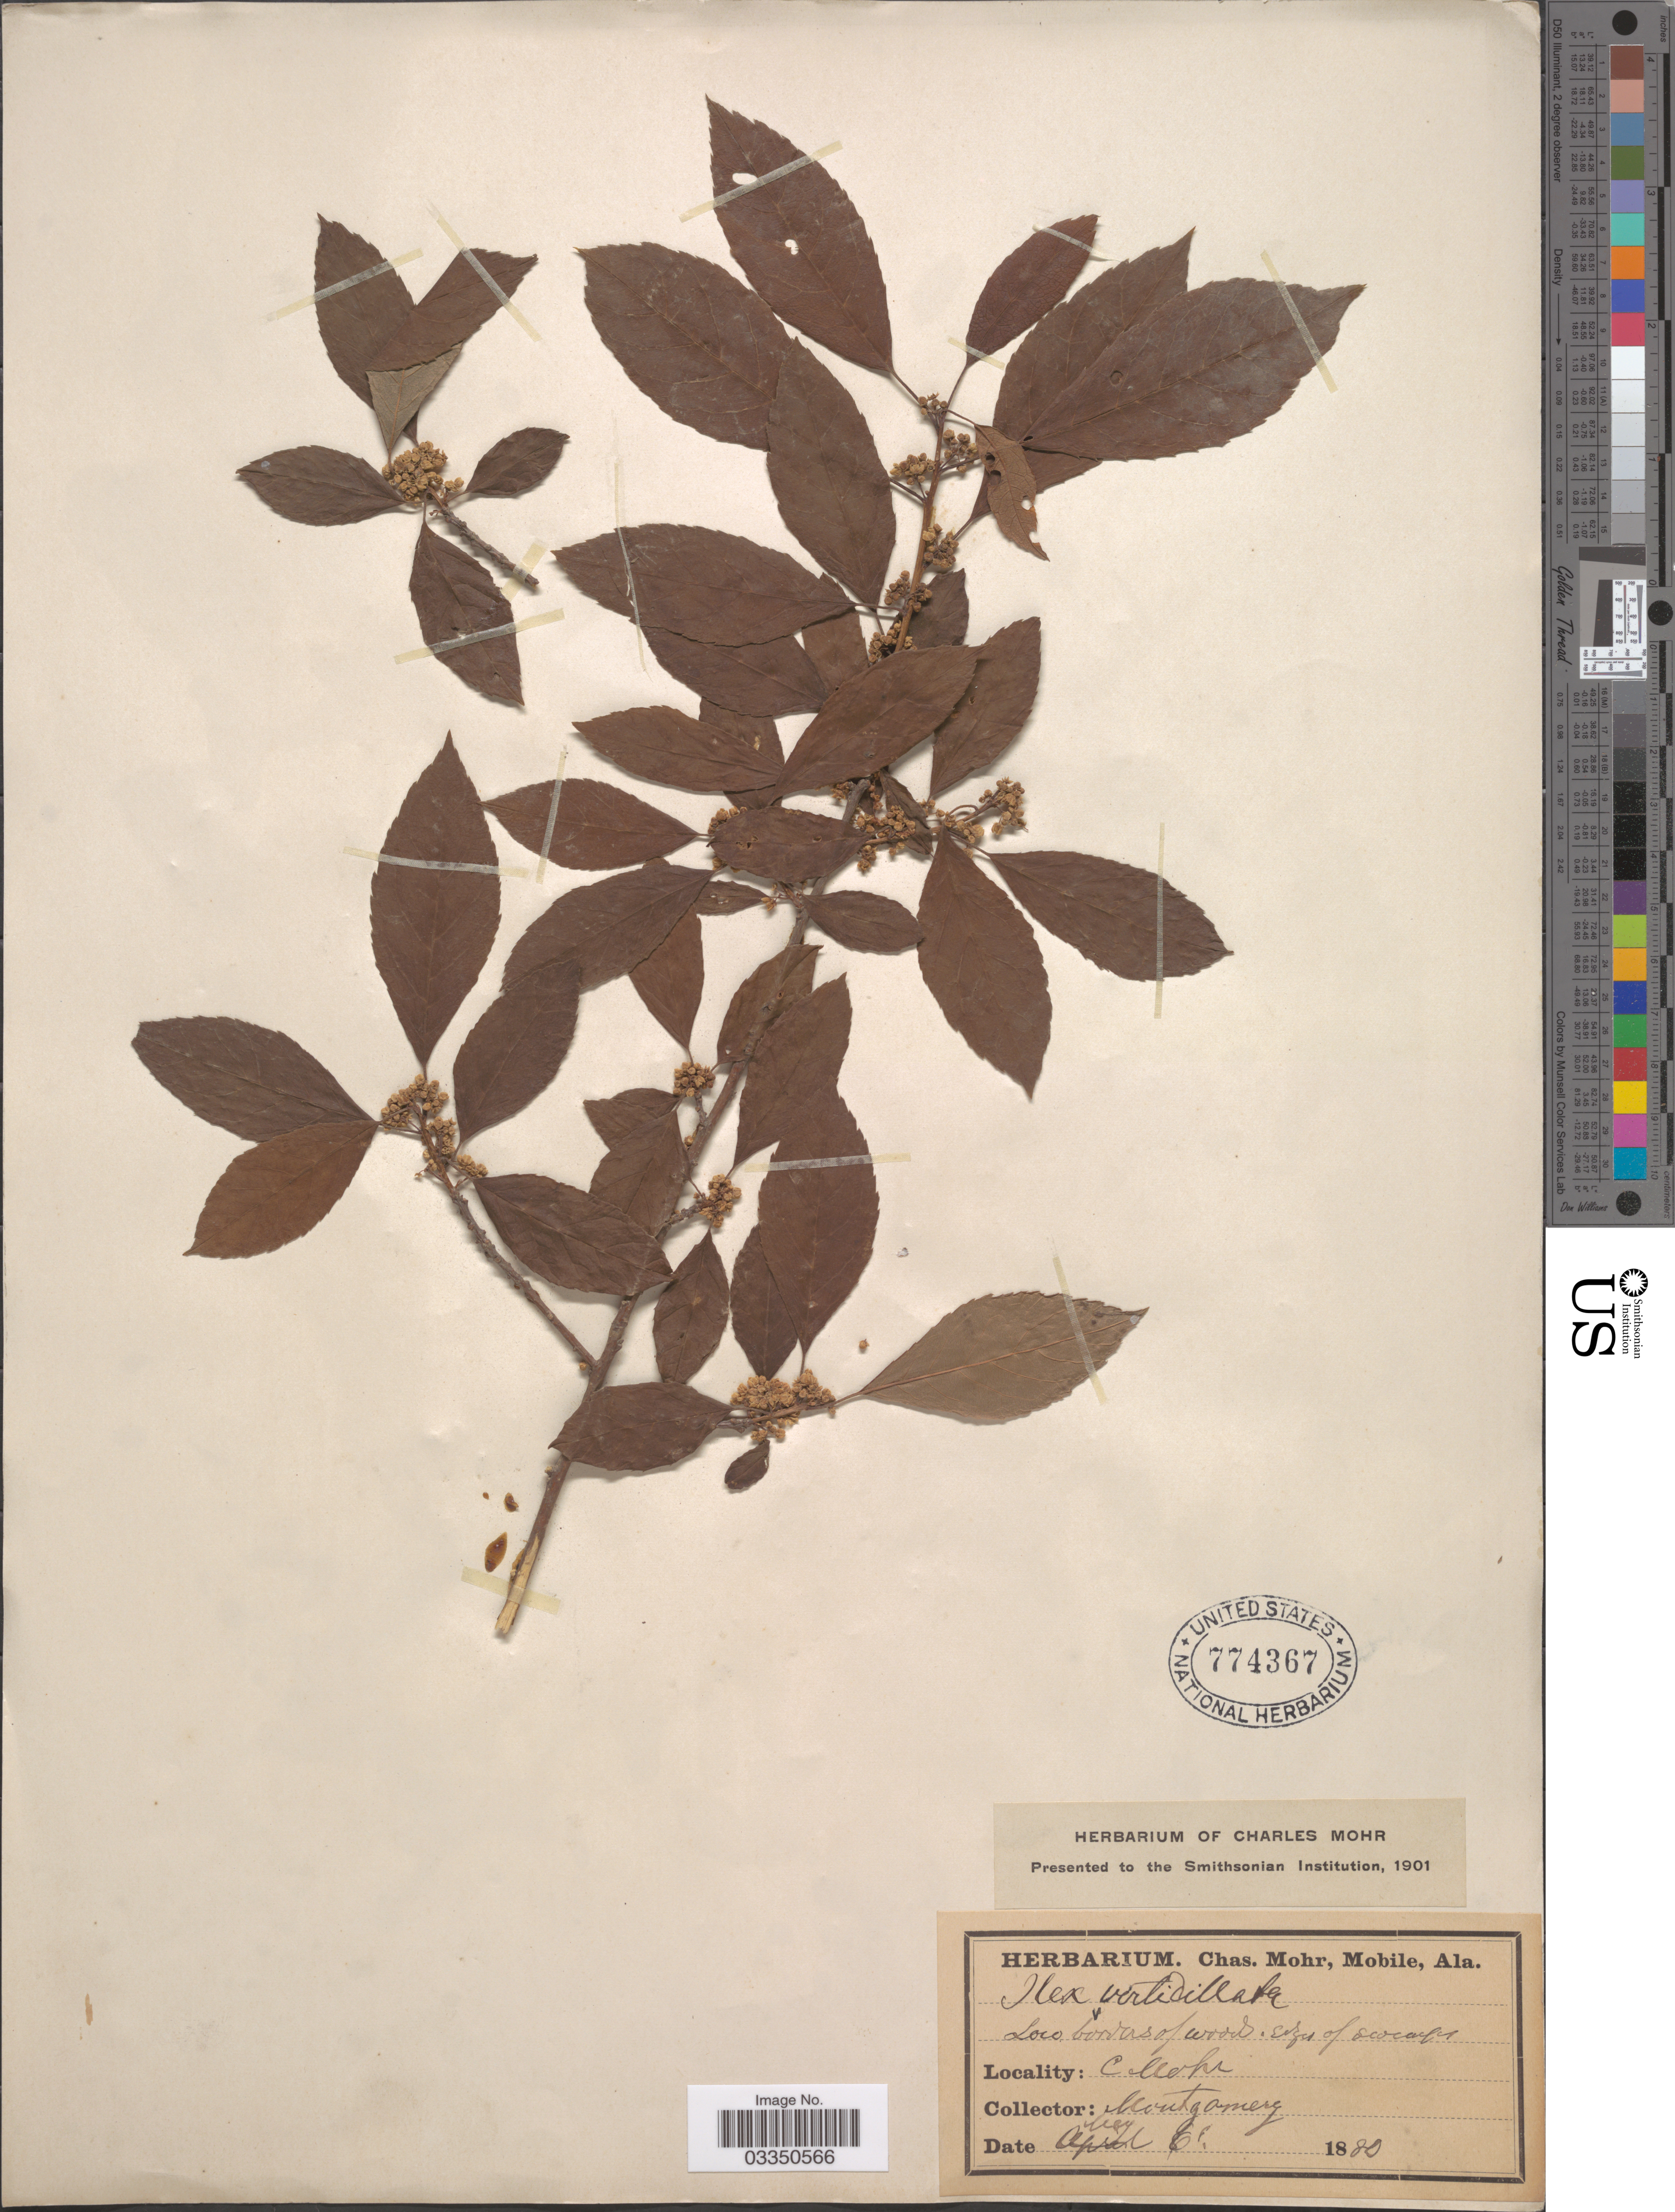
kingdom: Plantae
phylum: Tracheophyta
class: Magnoliopsida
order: Aquifoliales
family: Aquifoliaceae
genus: Ilex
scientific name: Ilex verticillata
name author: (L.) A. Gray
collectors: C. Mohr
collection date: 1880-05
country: United States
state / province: Alabama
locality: Montgomery.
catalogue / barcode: US 774367